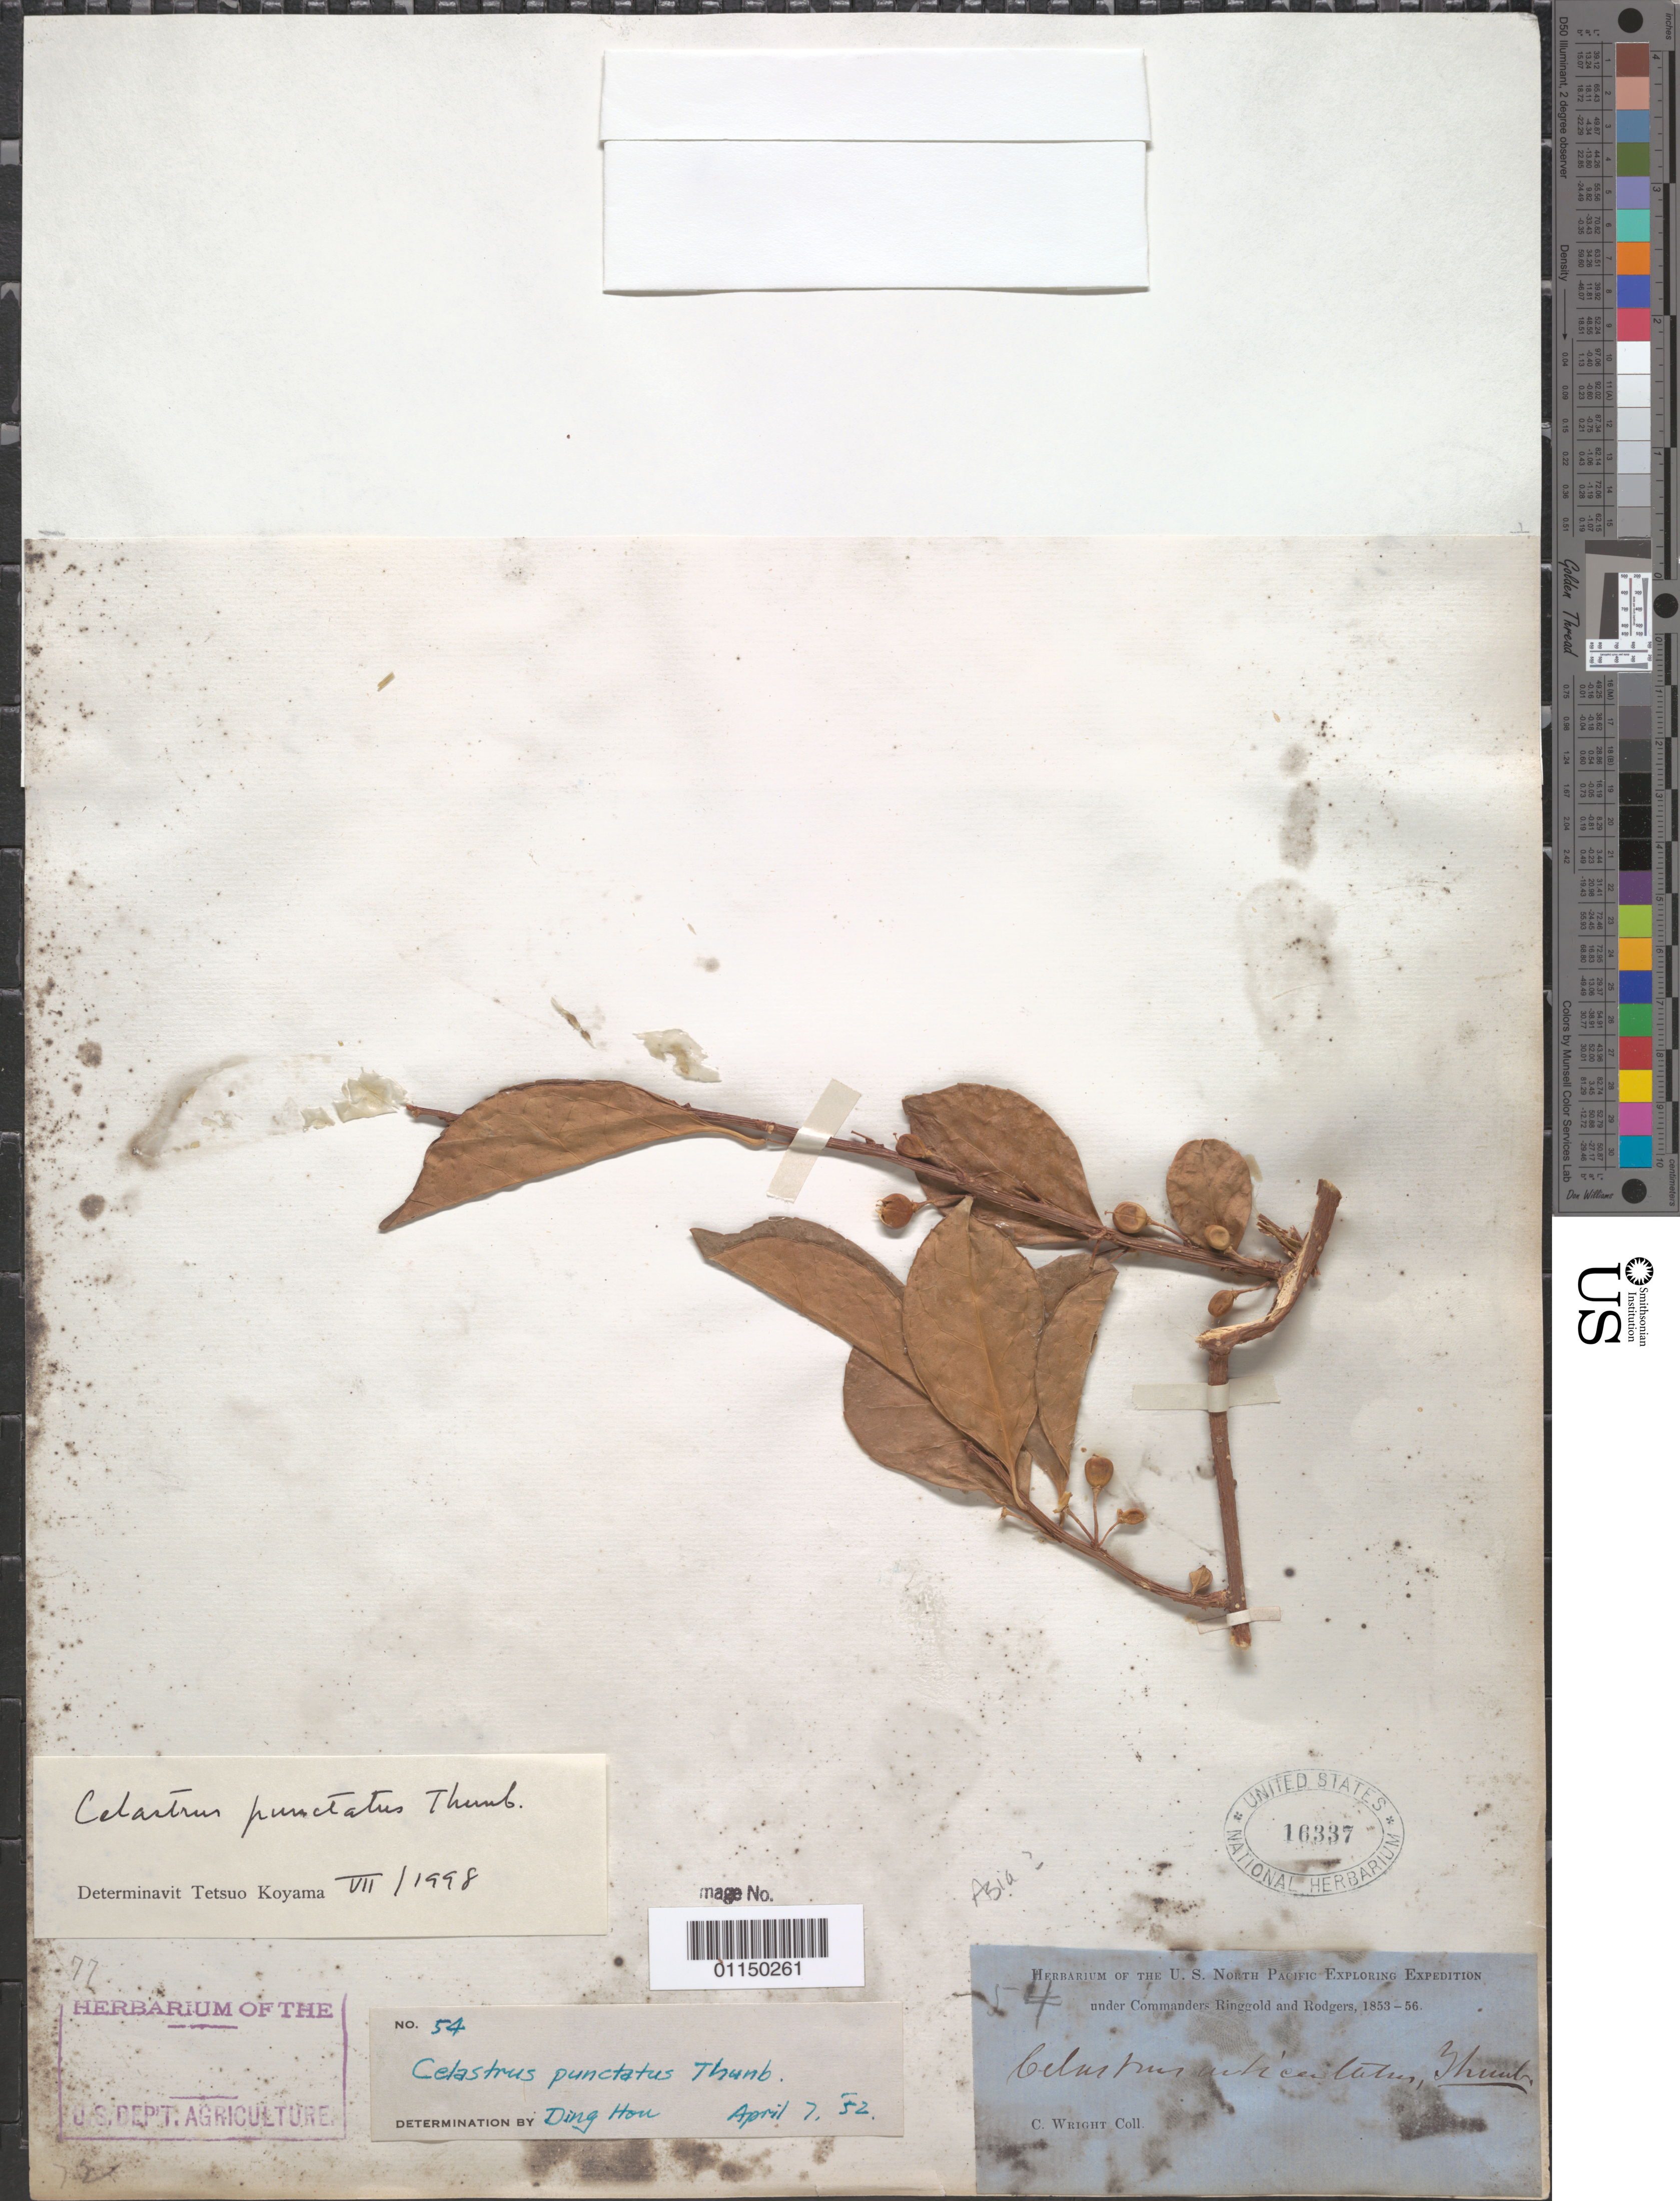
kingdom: Plantae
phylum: Tracheophyta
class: Magnoliopsida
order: Celastrales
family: Celastraceae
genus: Celastrus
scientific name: Celastrus punctatus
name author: Thunb.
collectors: C. Wright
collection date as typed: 1853 to -- -- 1856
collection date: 1853/1856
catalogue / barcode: US 16337